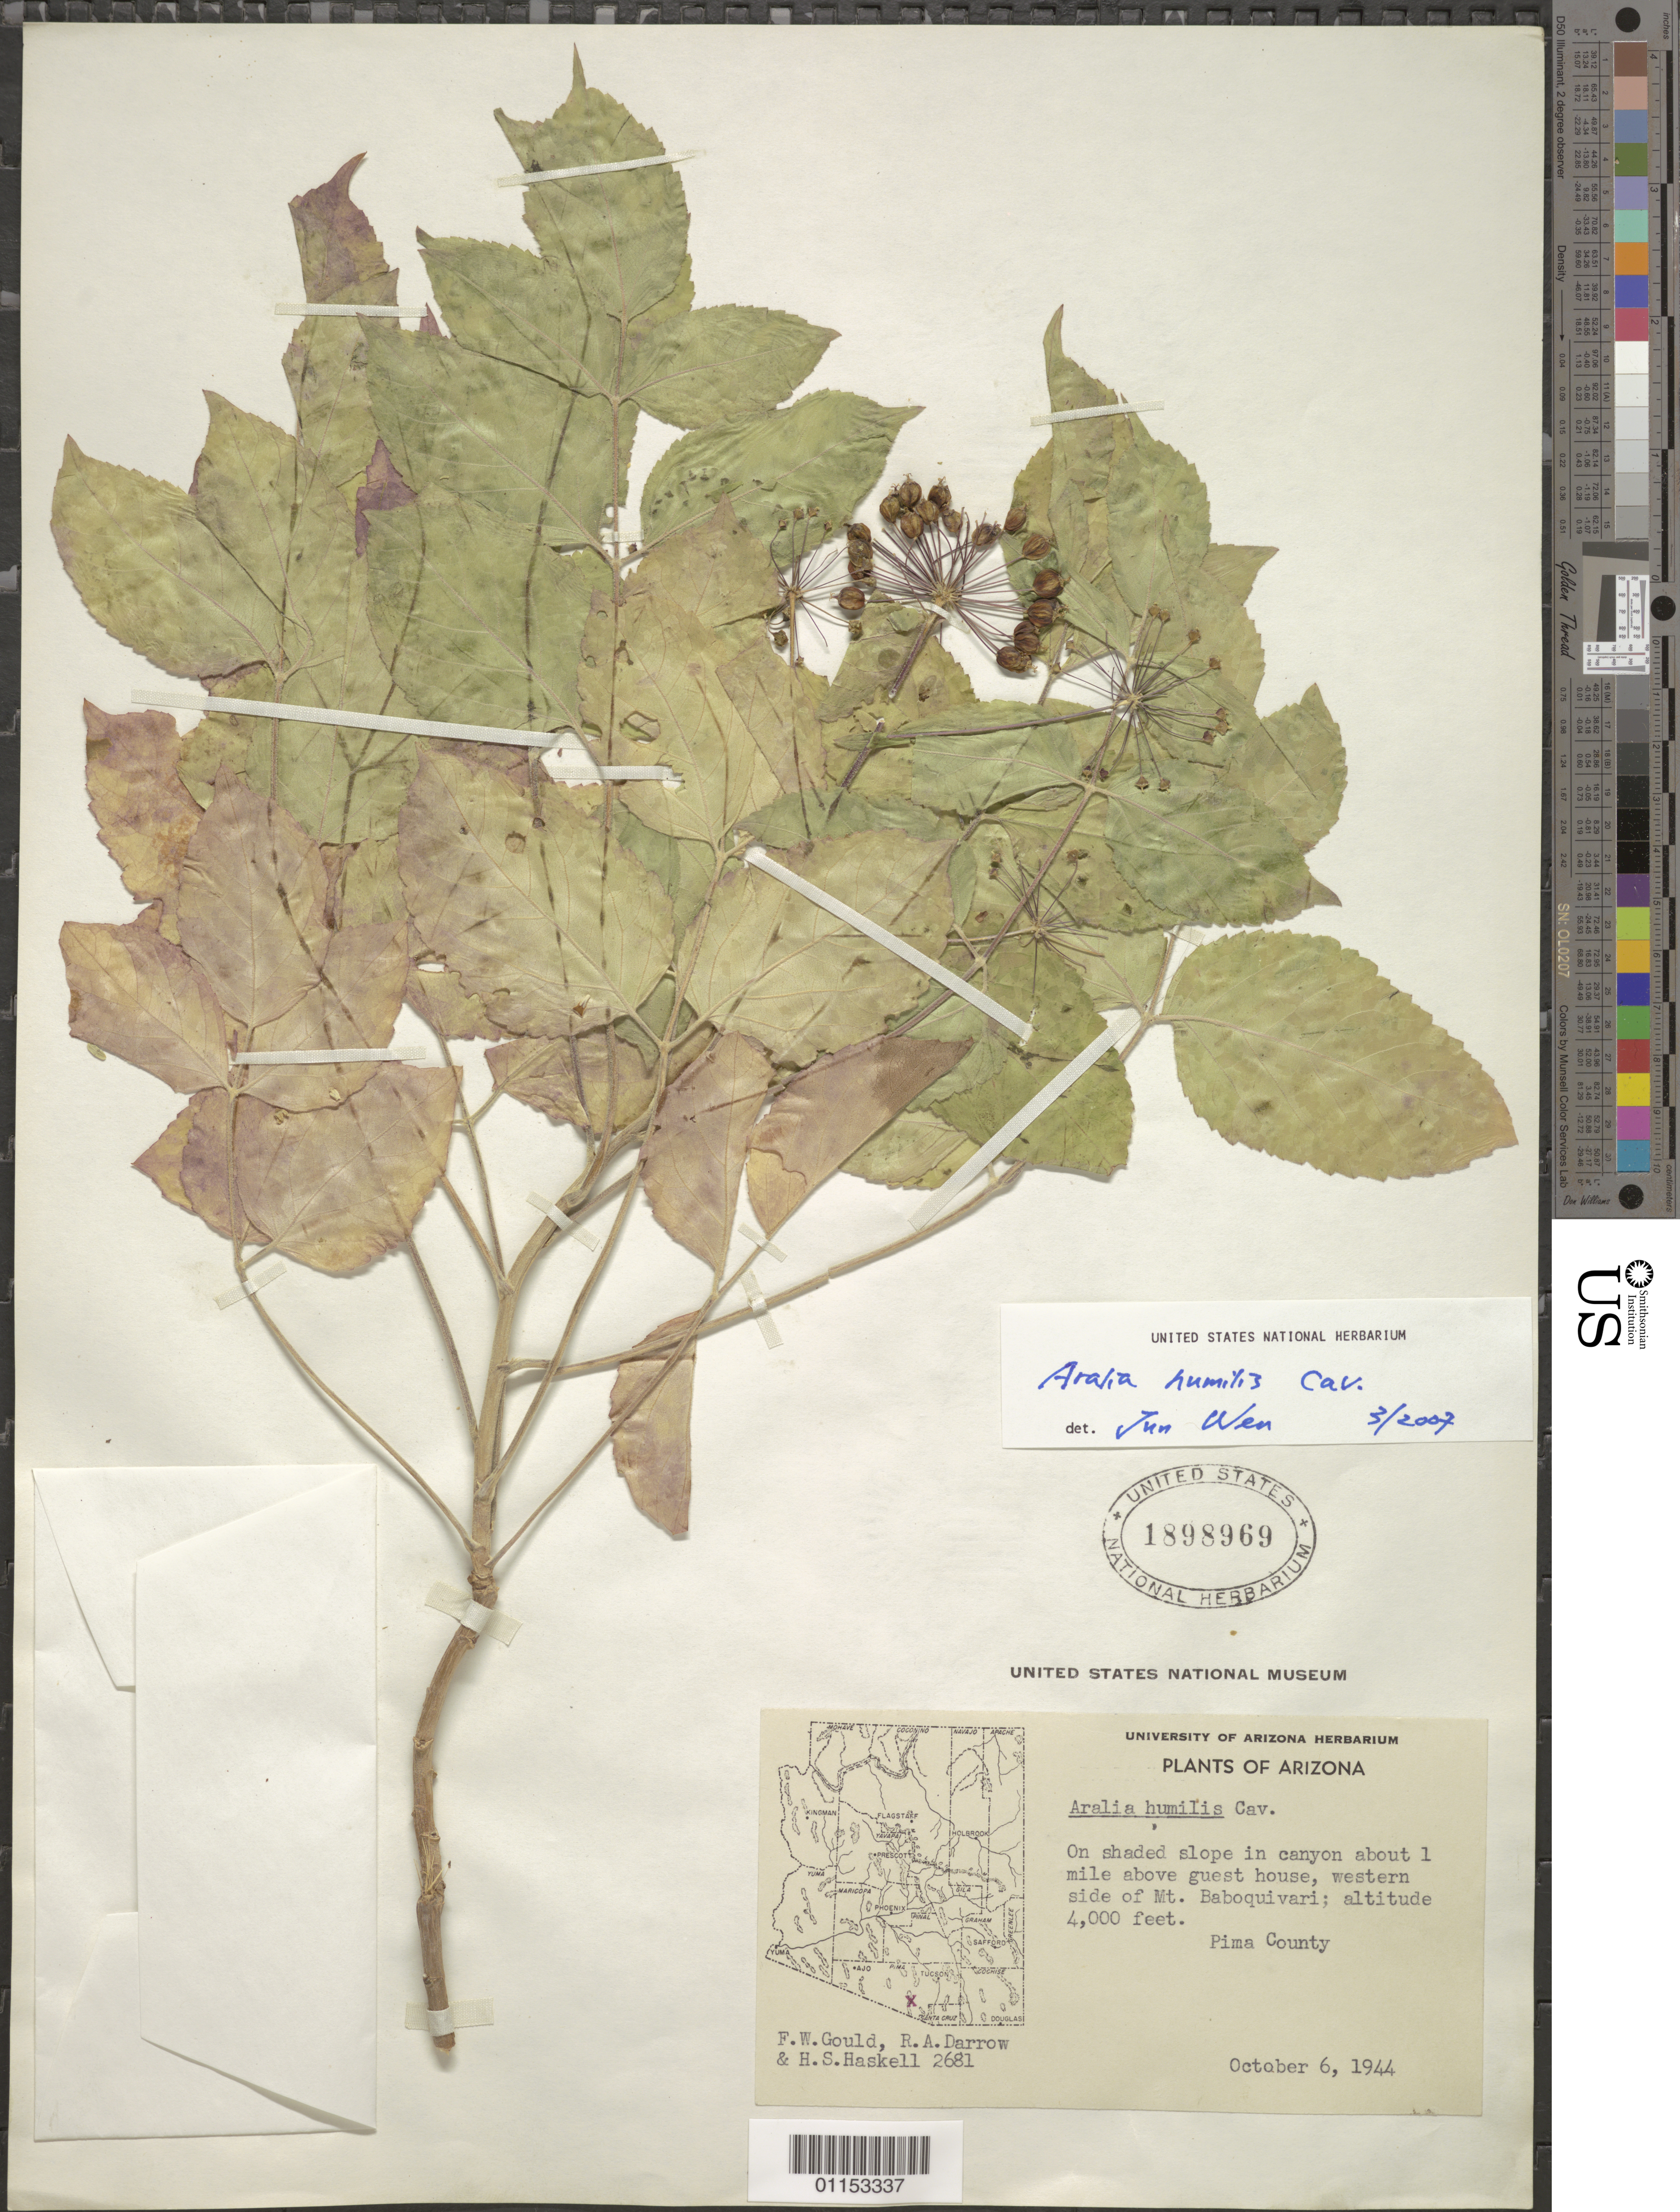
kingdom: Plantae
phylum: Tracheophyta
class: Magnoliopsida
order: Apiales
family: Araliaceae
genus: Aralia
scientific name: Aralia humilis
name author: Cav.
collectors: F. W. Gould, R. A. Darrow & H. Haskell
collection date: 1944-10-06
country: United States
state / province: Arizona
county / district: Pima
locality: W side of Mt Baboquivari.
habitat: On shaded slope in canyon.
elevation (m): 1219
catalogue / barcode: US 1898969